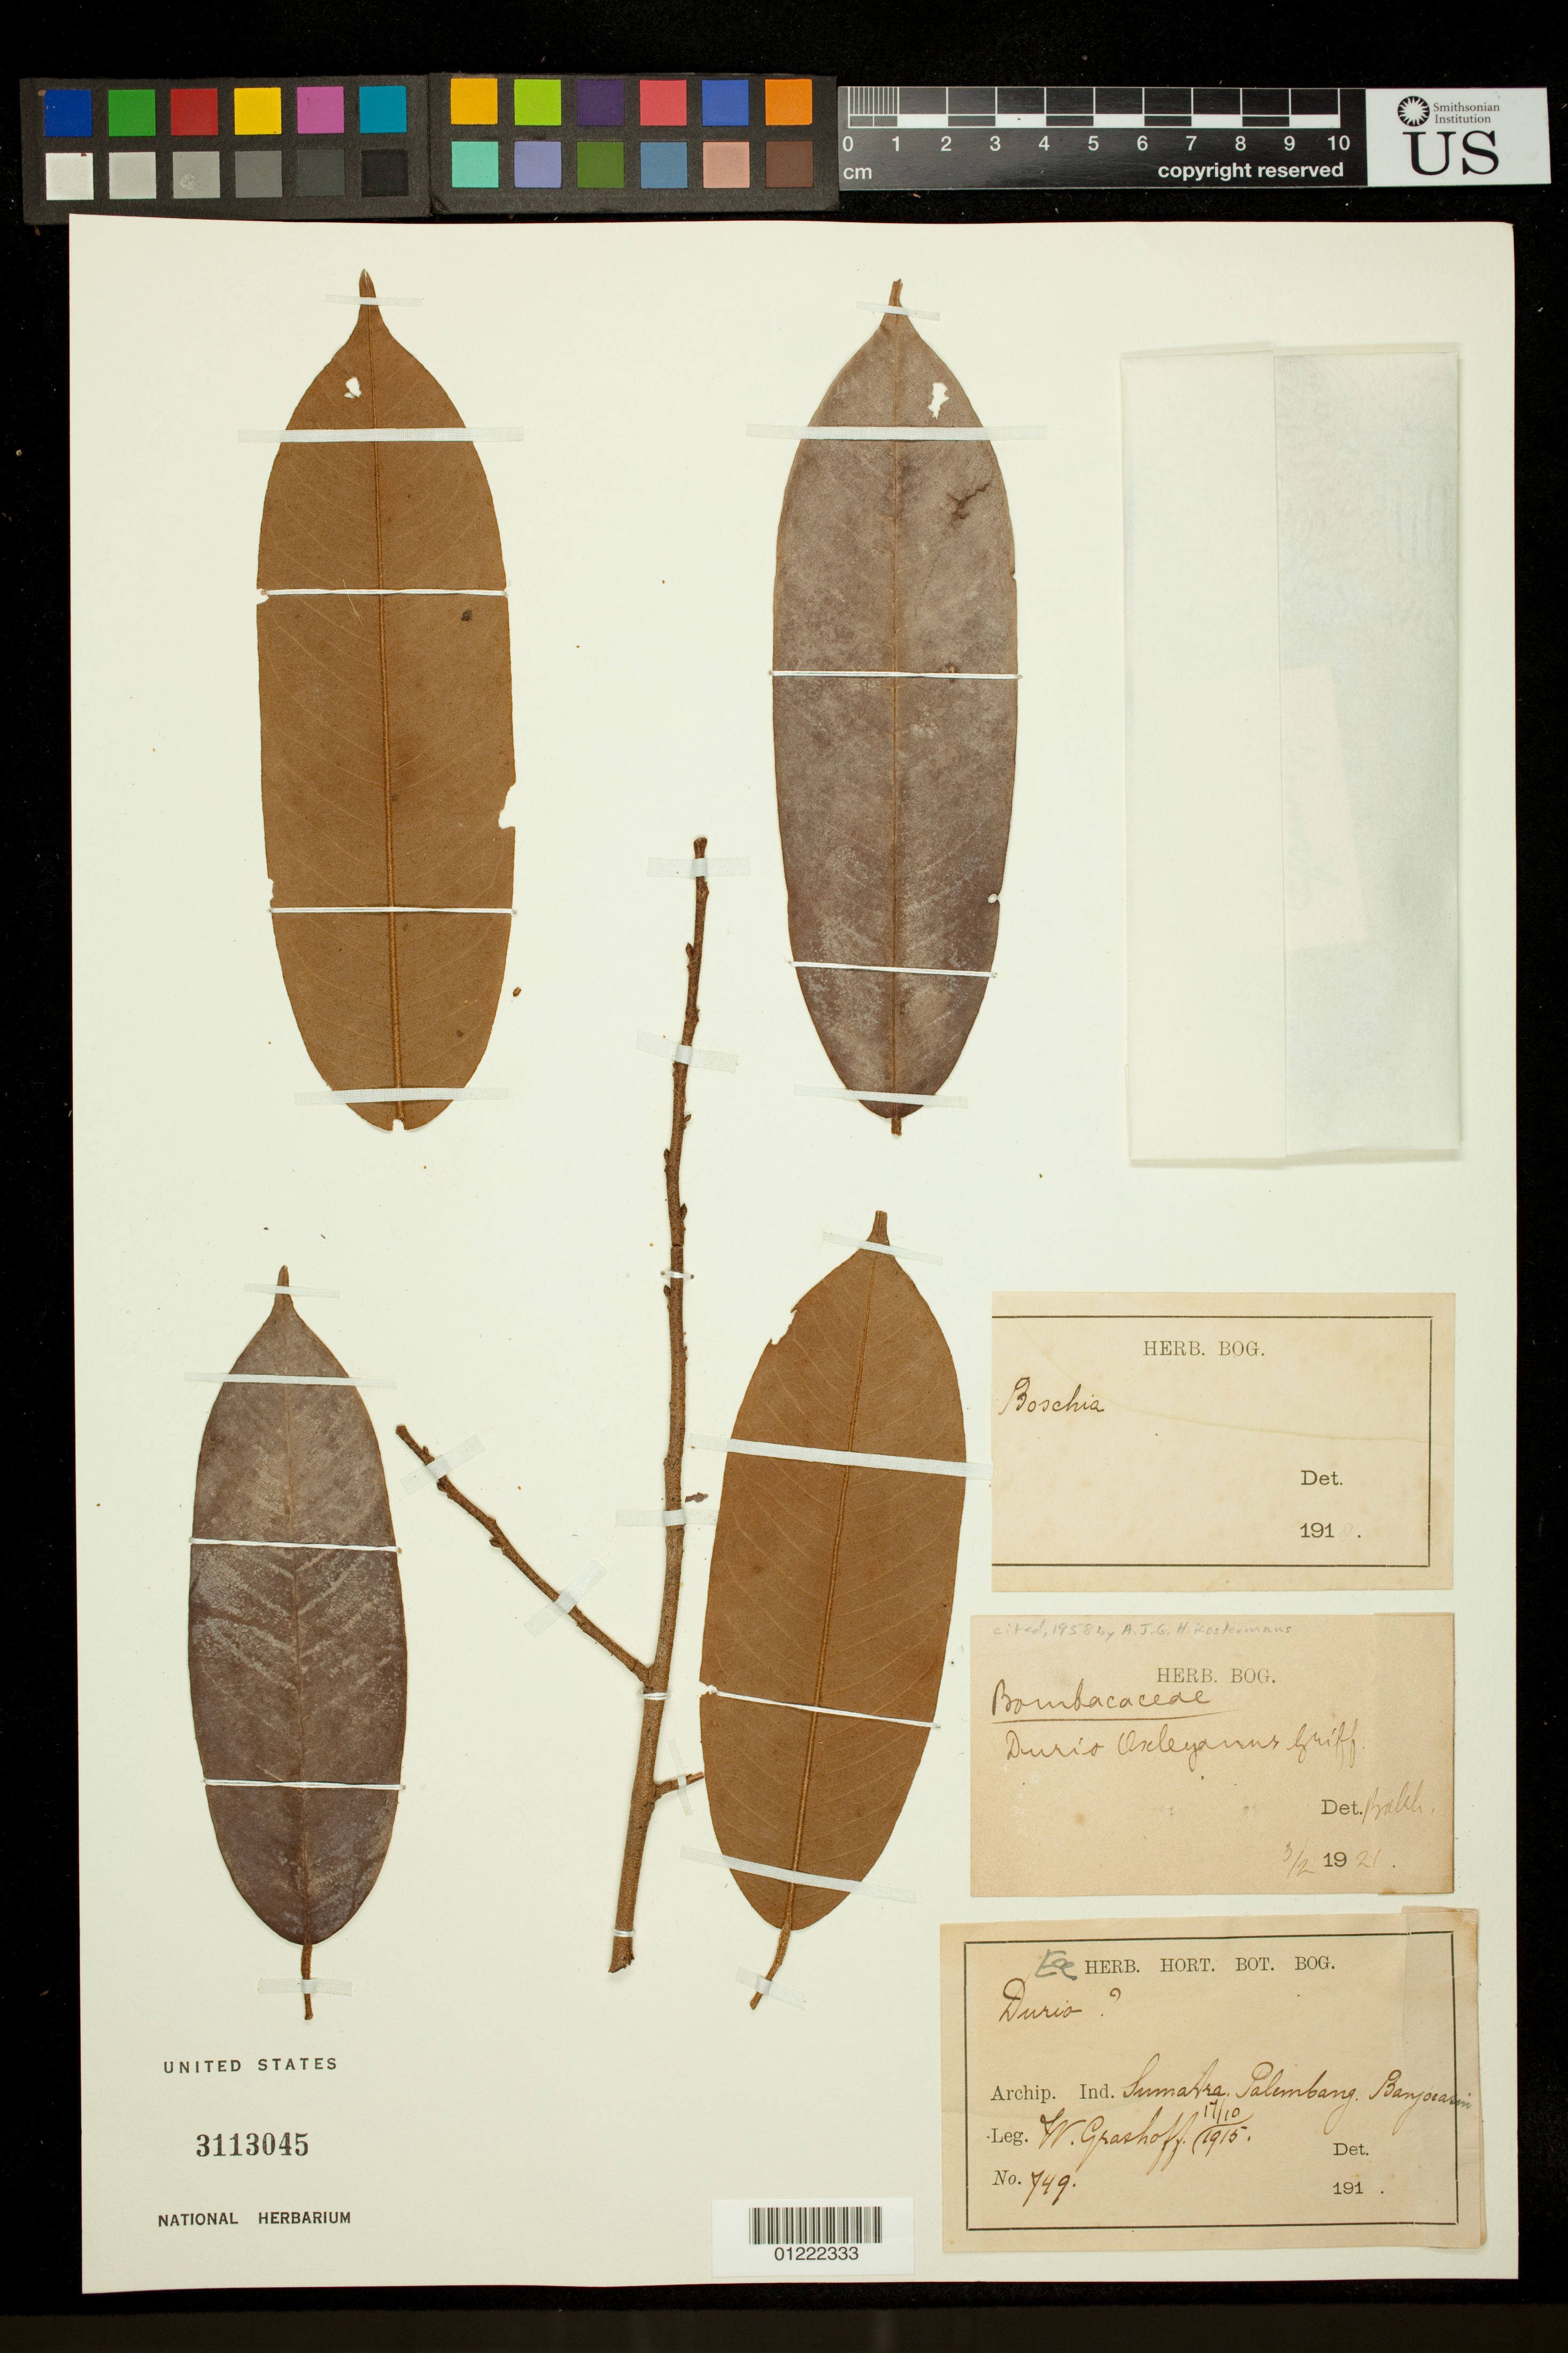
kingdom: Plantae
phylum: Tracheophyta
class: Magnoliopsida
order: Malvales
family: Malvaceae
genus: Durio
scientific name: Durio oxleyanus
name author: Griff.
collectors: W. Grashoff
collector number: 749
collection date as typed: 10/17/1915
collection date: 1915-10-17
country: Indonesia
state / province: Sumatra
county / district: Sumatera Selatan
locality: Sumatra, Palembang, Banjoeasin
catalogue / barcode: US 3113045